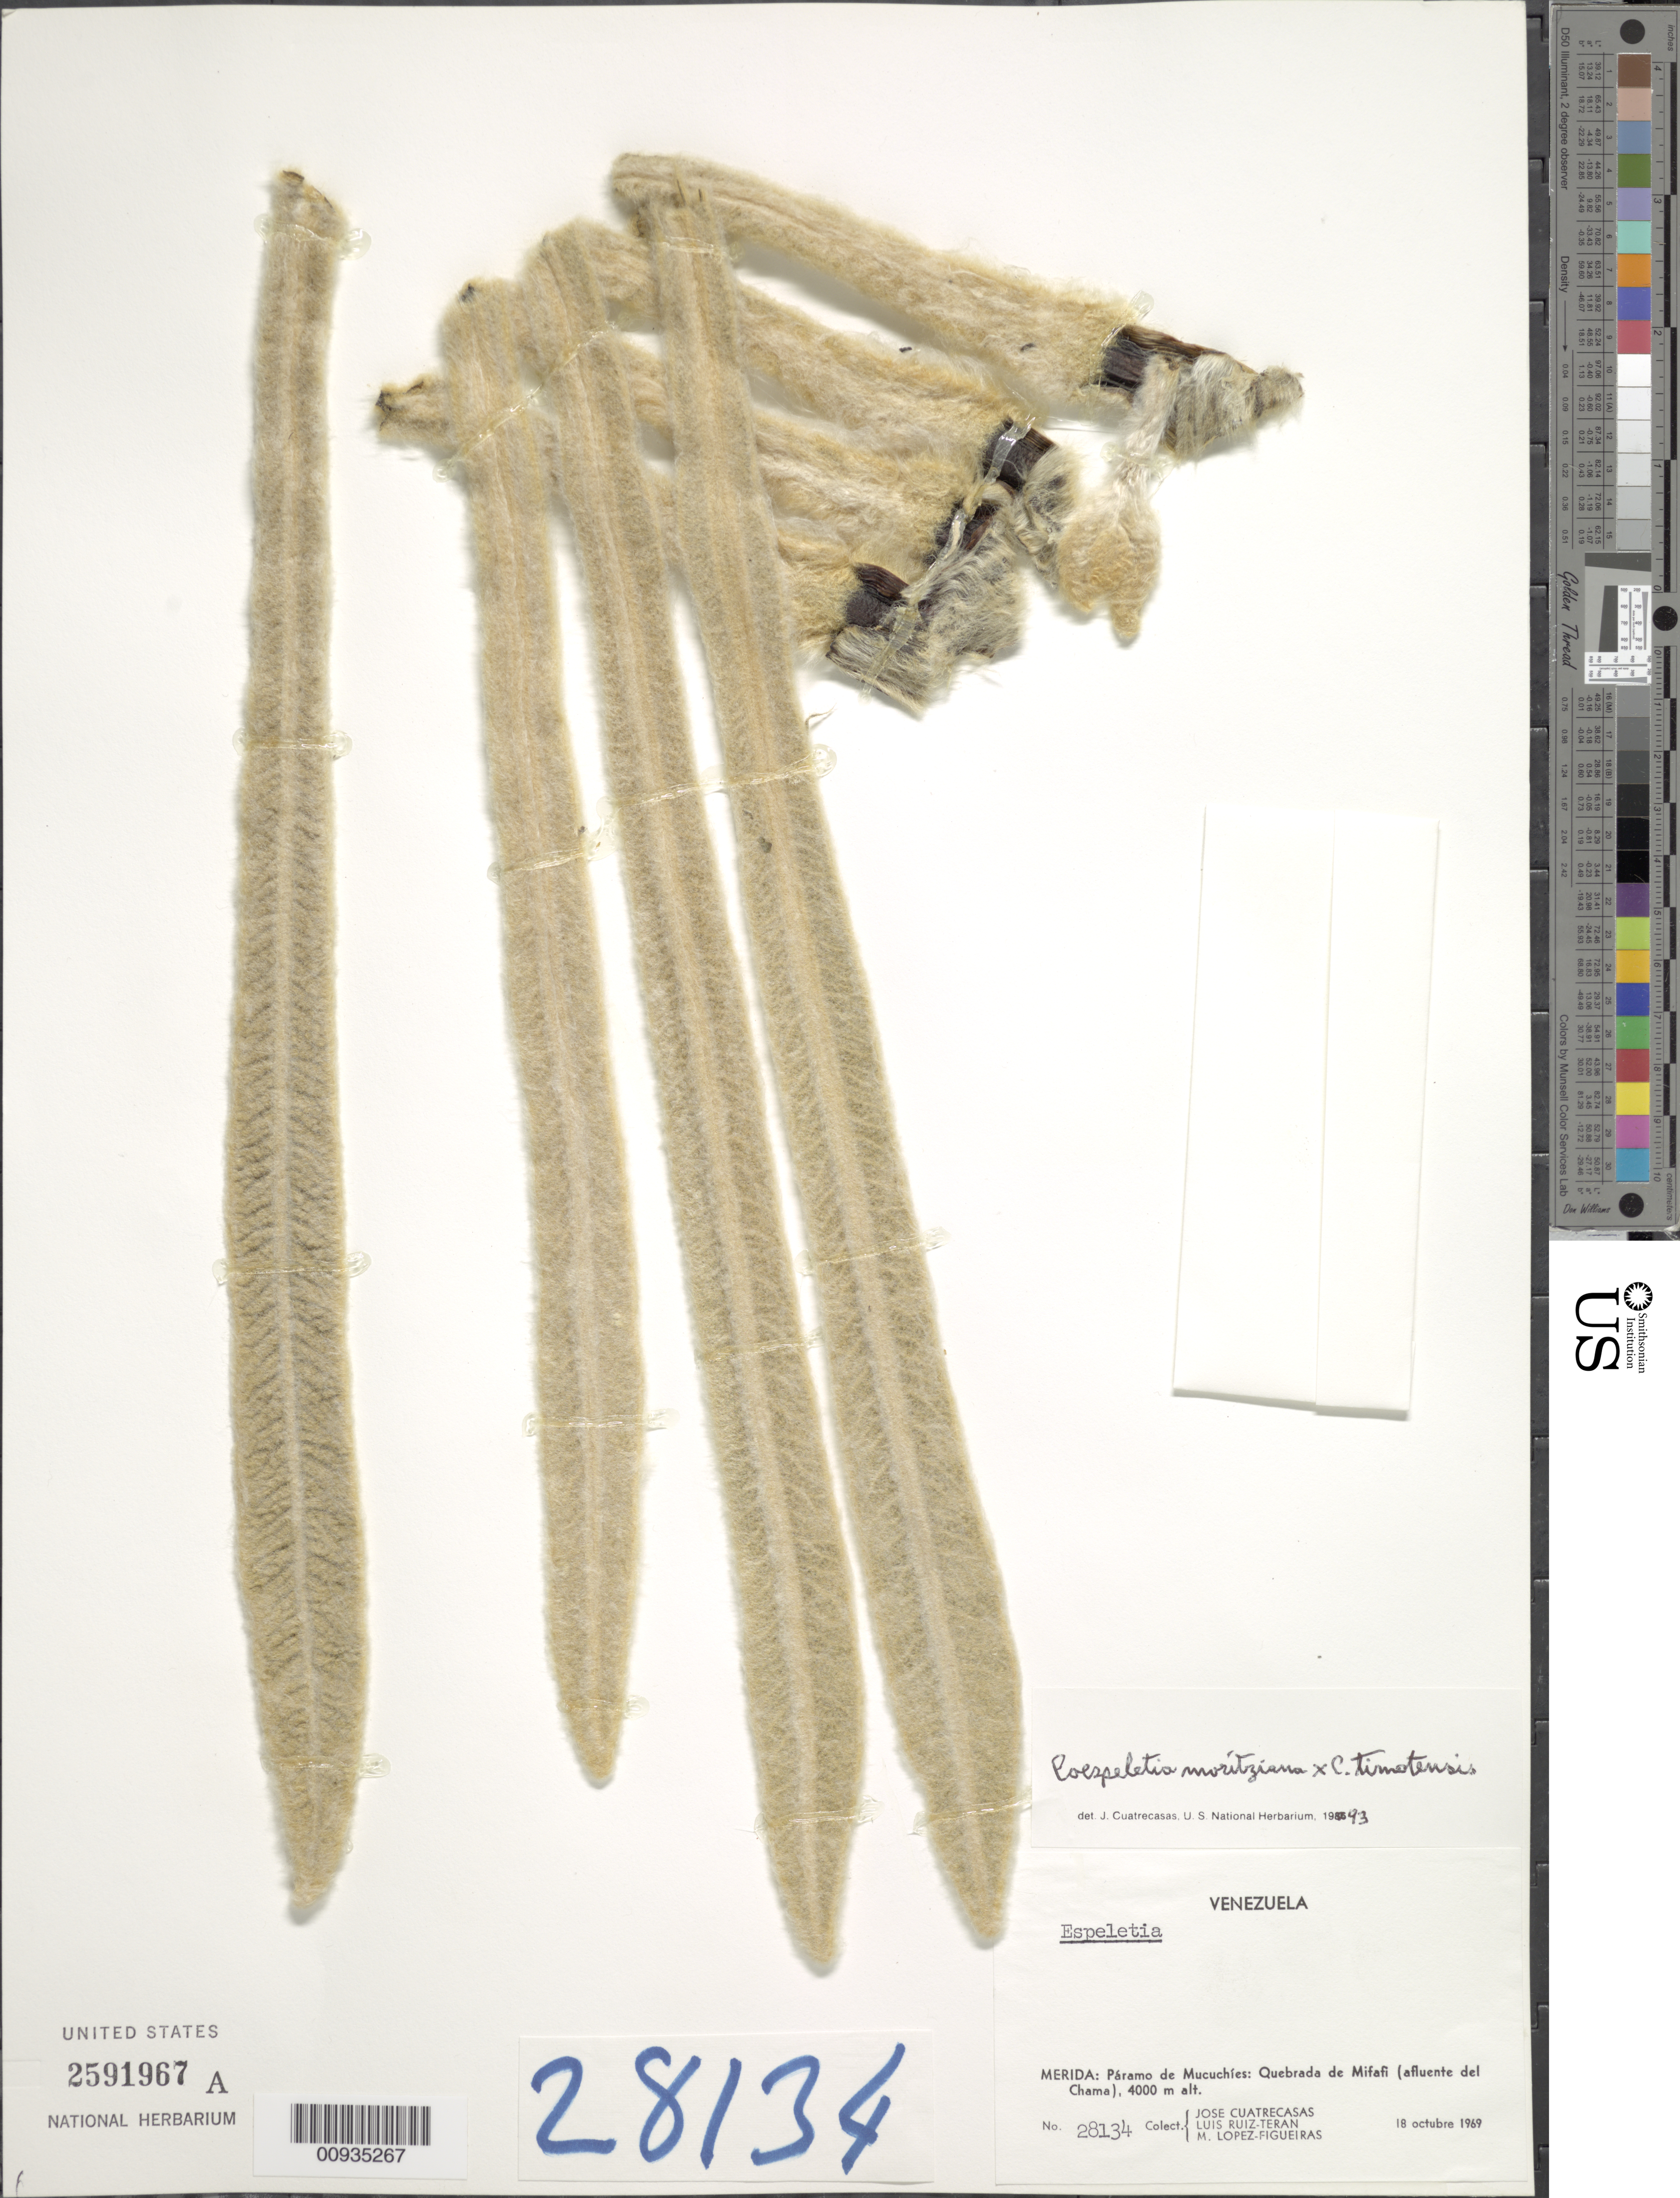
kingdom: Plantae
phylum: Tracheophyta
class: Magnoliopsida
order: Asterales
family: Asteraceae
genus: Coespeletia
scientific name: Coespeletia moritziana x C. timotensis (Cuatrec.) Cuatrec.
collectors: J. Cuatrecasas, L. Teran & M. López Figueiras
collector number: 28134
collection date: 1969-10-18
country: Venezuela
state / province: Mérida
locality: Paramo de Mucuchies: Quebrada de Mifafi (afluente del Chama)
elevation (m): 4000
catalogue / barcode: US 2591967A